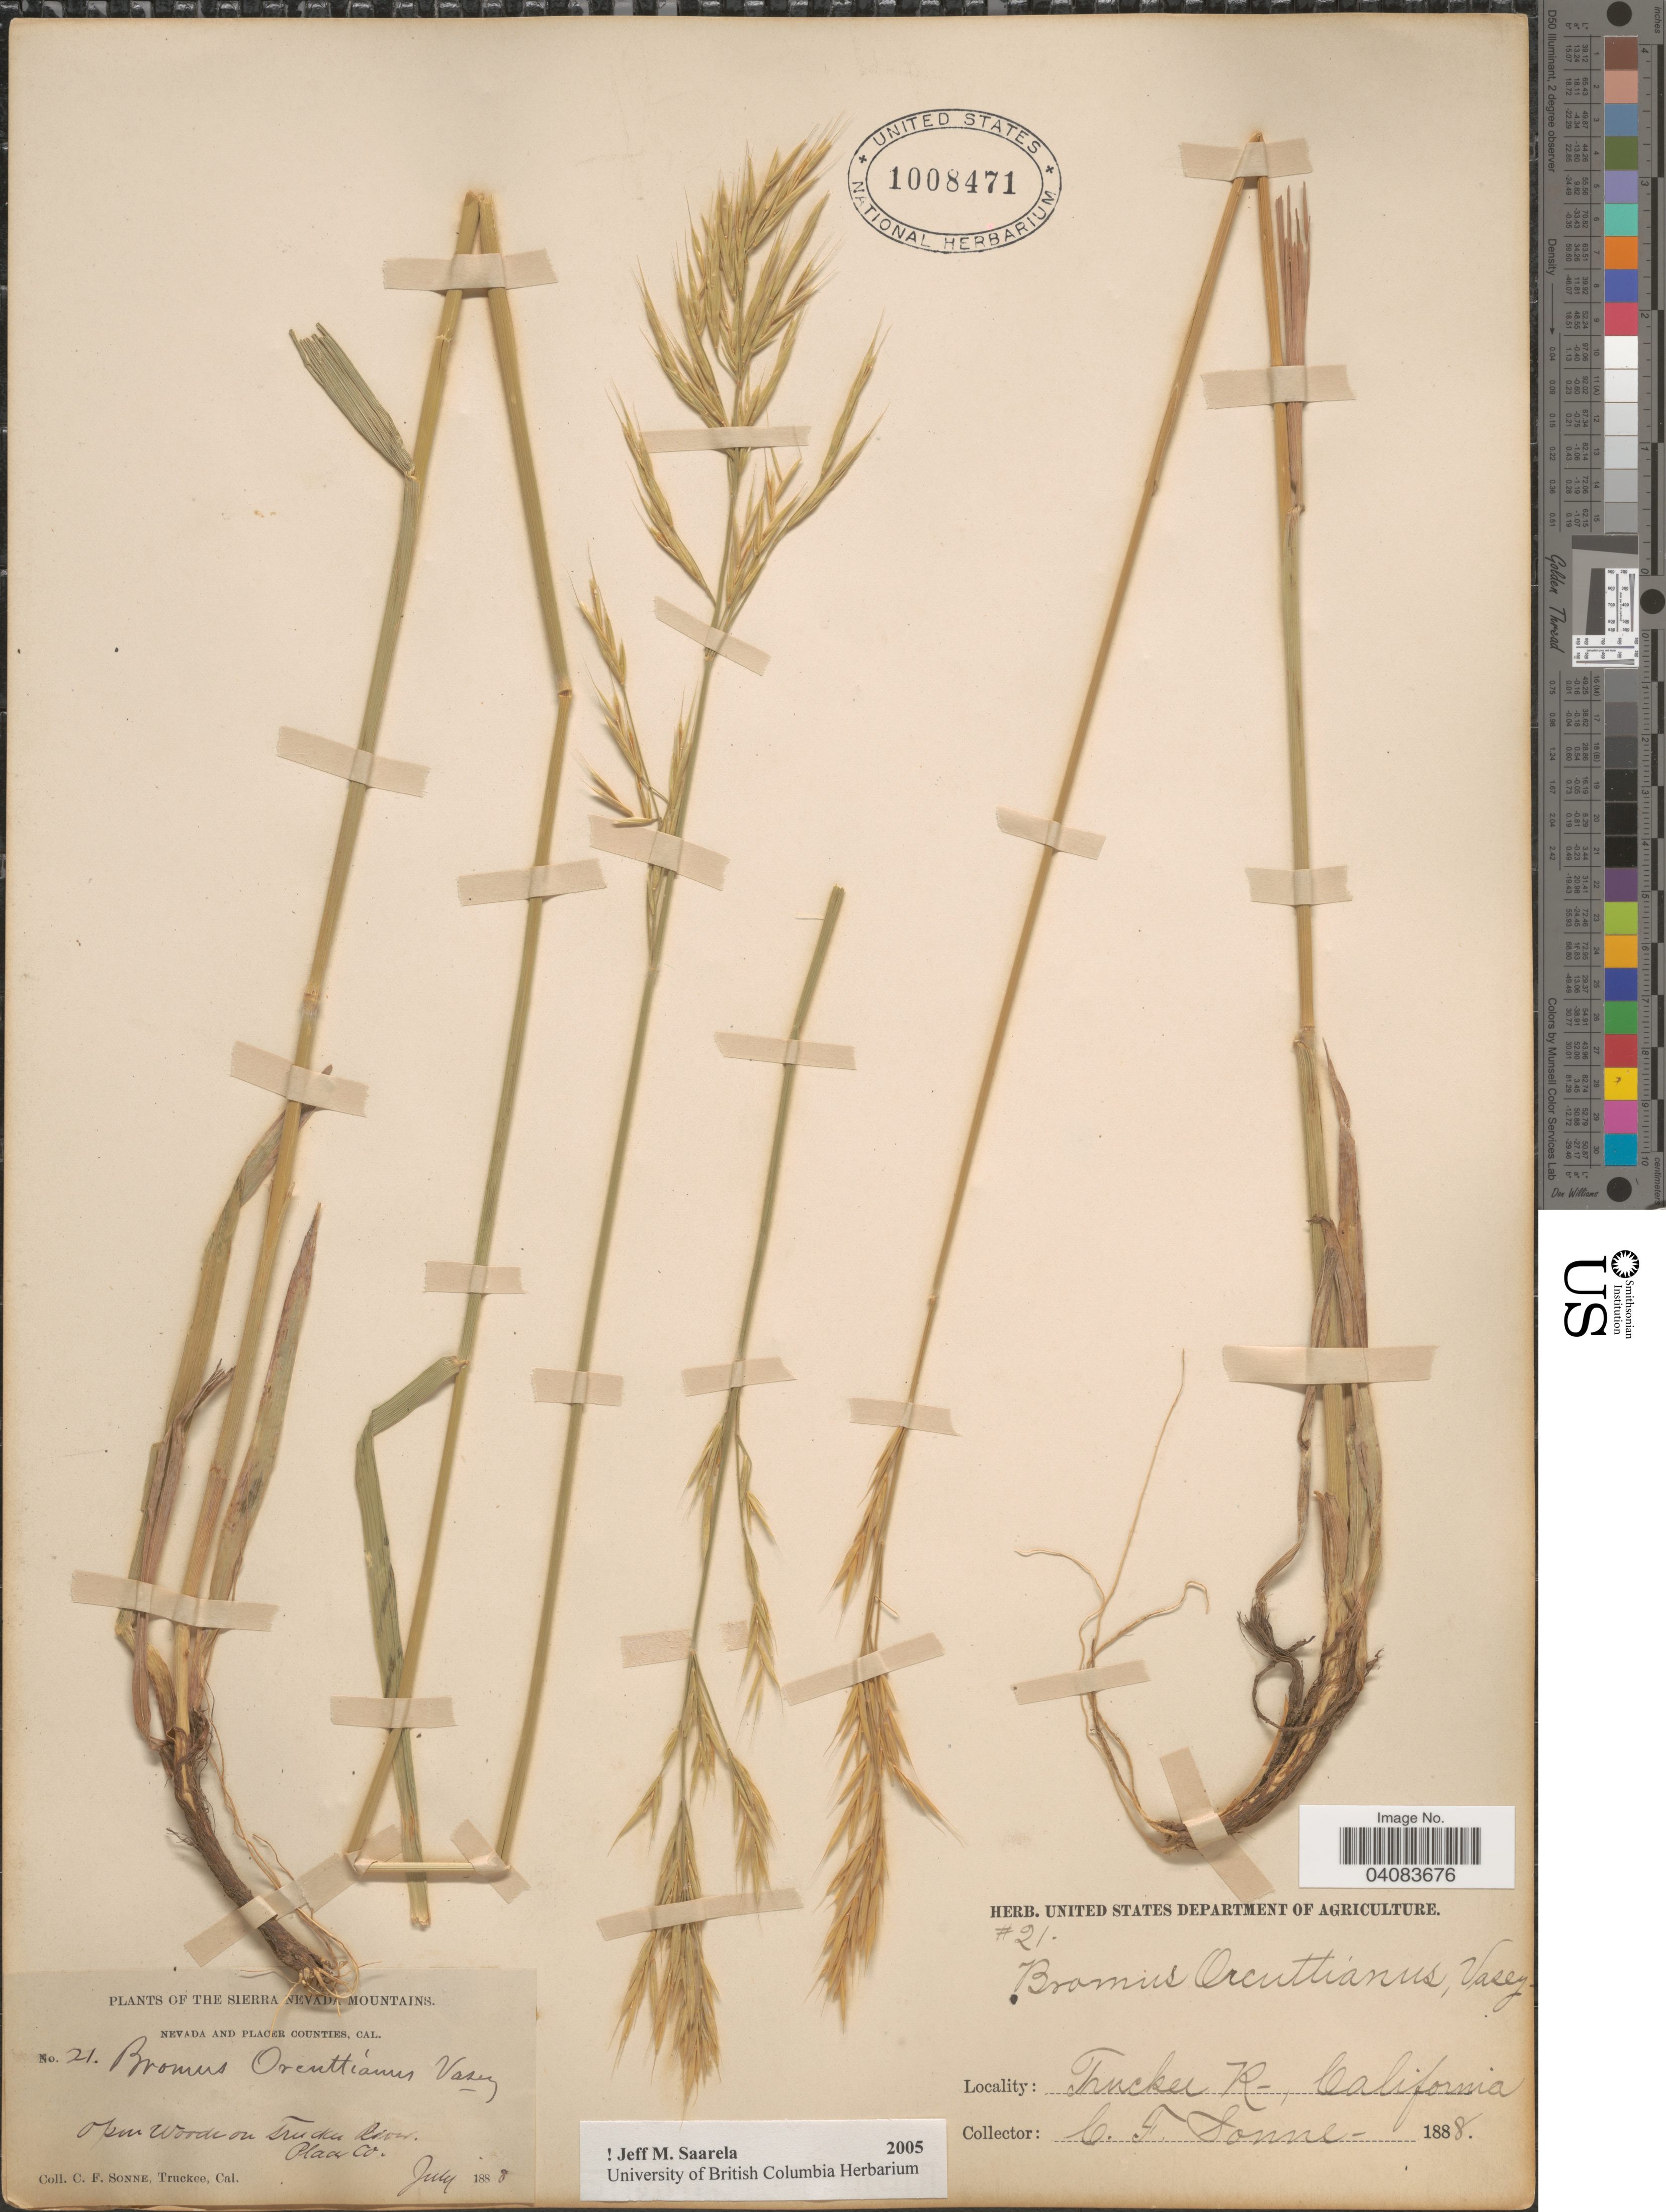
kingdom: Plantae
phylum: Tracheophyta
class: Liliopsida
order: Poales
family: Poaceae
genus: Bromus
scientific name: Bromus orcuttianus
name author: Vasey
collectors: C. Sonne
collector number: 21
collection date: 1888-07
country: United States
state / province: California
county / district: Placer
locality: The Sierra Nevada Mountains. On Truckee River. Placer Co.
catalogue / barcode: US 1008471